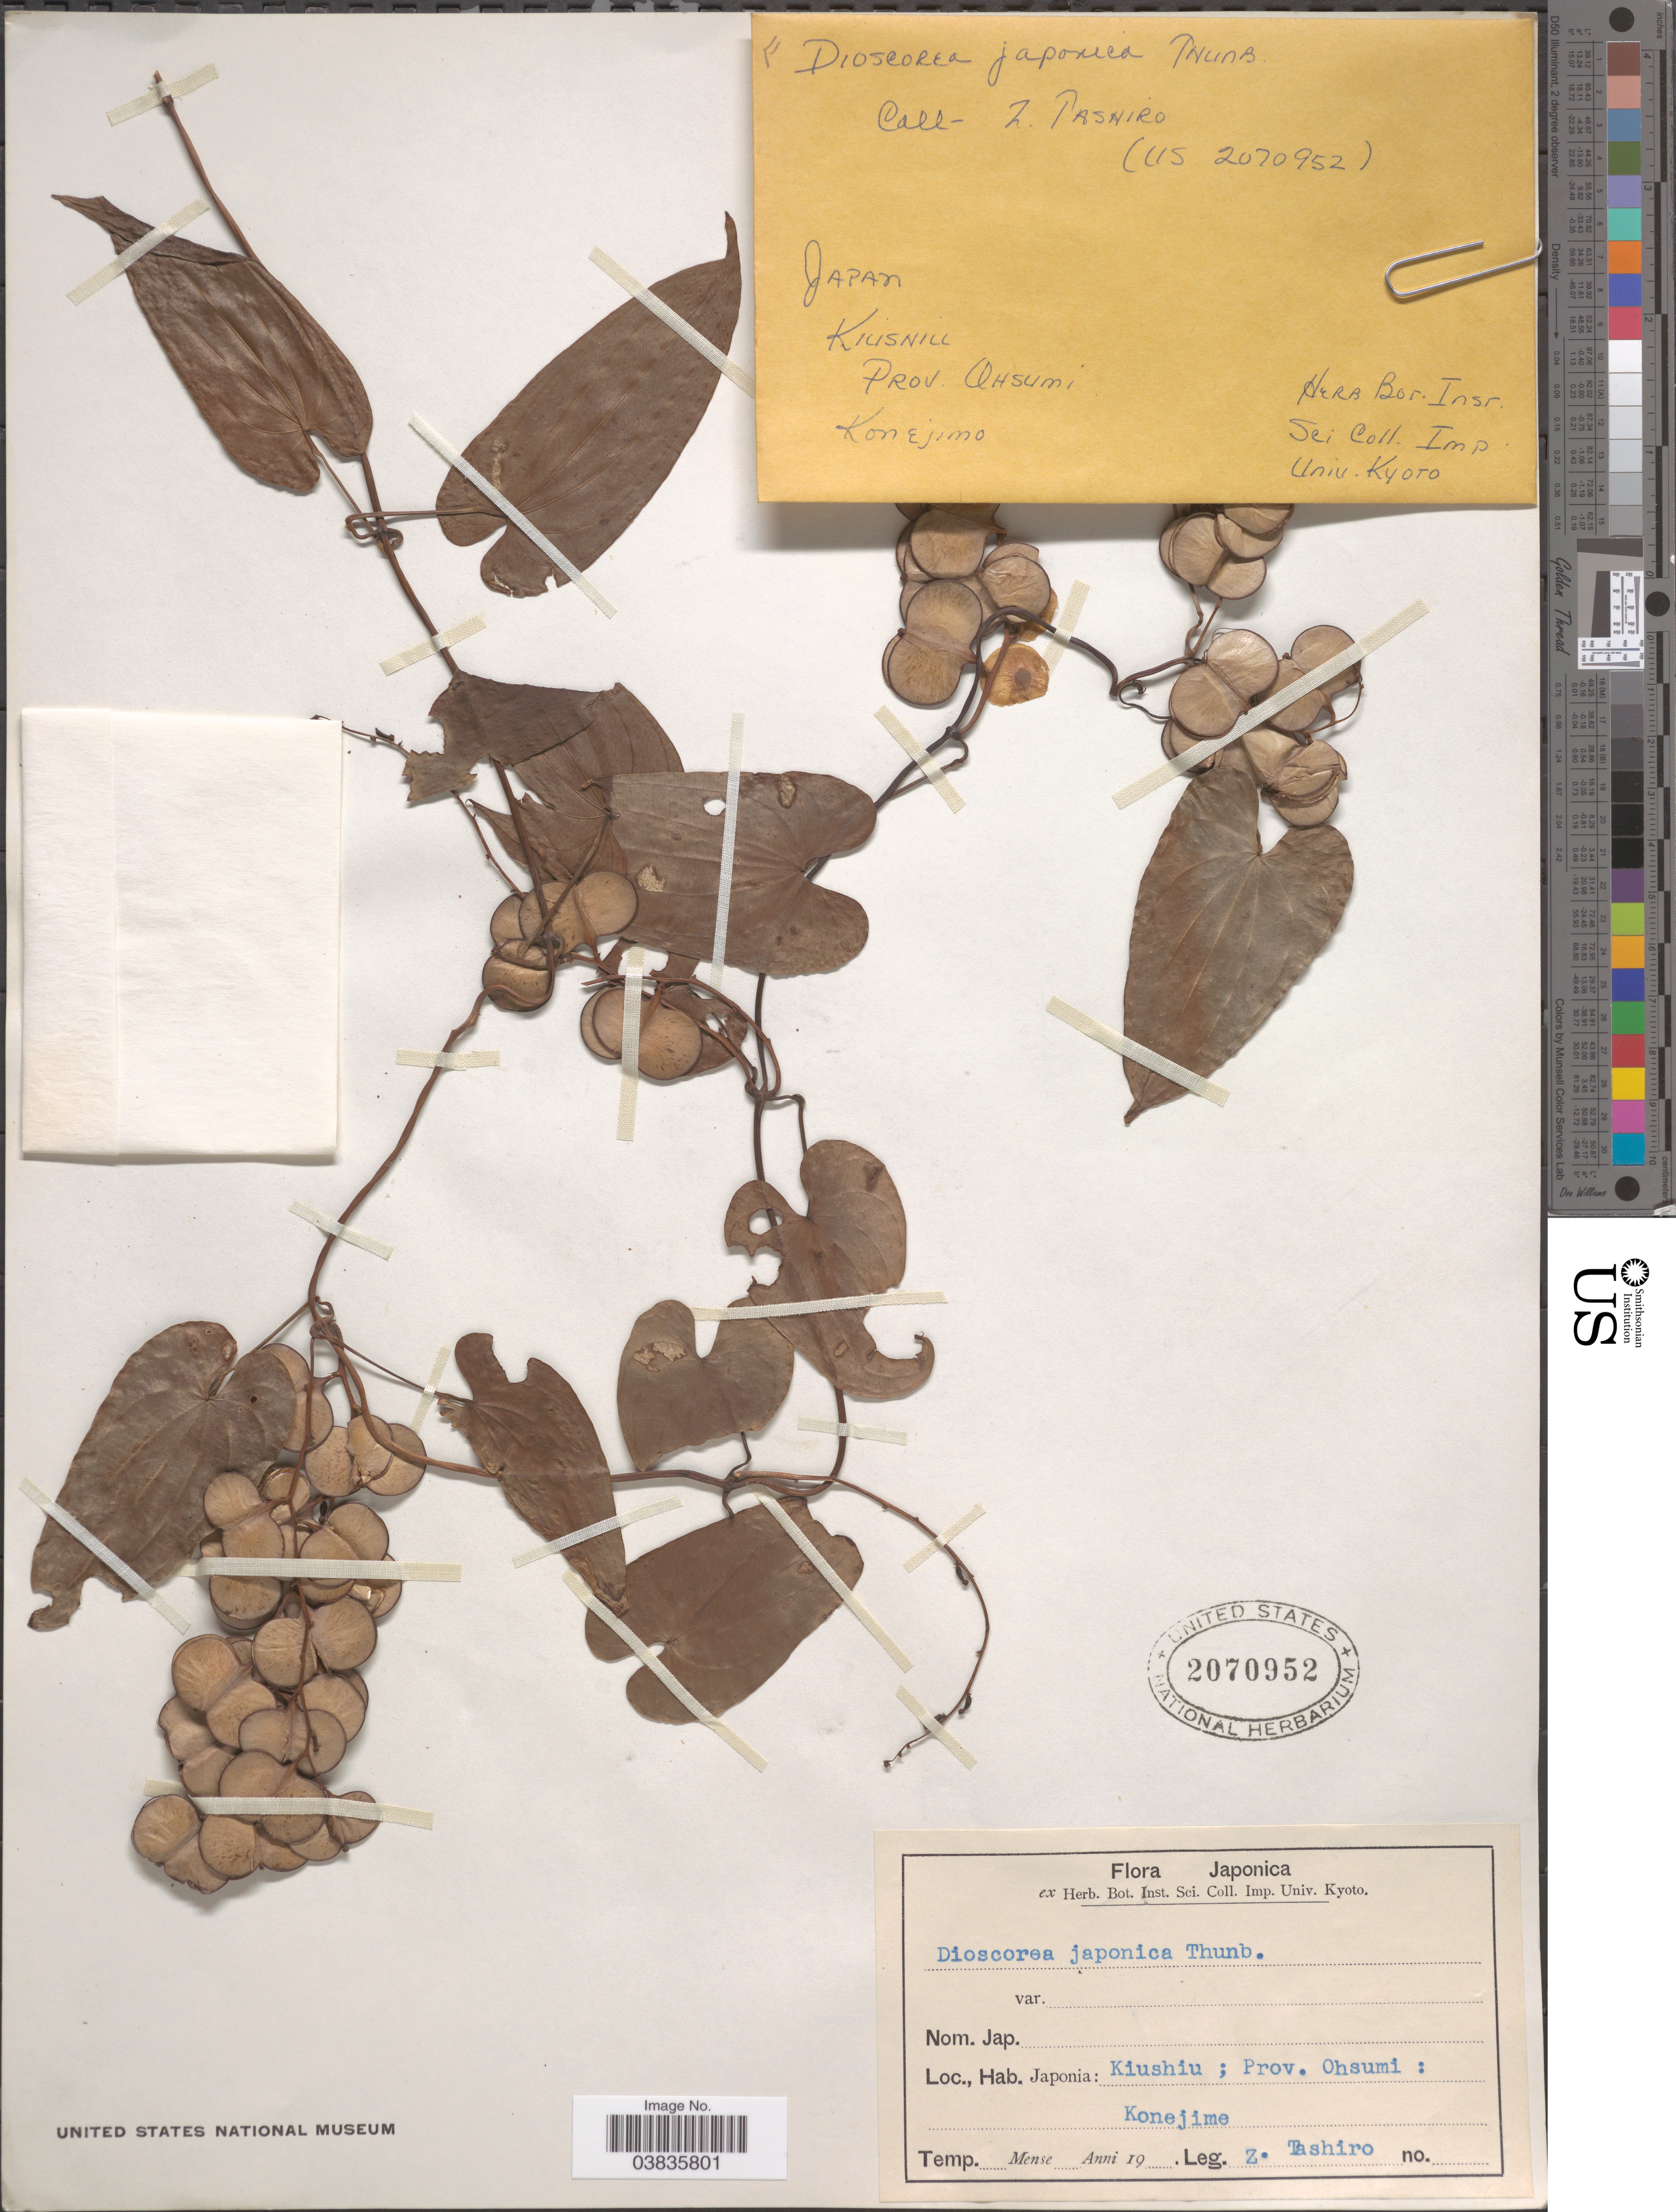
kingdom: Plantae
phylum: Tracheophyta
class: Liliopsida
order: Dioscoreales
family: Dioscoreaceae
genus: Dioscorea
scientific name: Dioscorea japonica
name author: Thunb.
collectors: Z. Tashiro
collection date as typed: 19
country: Japan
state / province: Kyoto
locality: Kiushiu; Prov. Ohsumi: Konejime.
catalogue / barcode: US 2070952